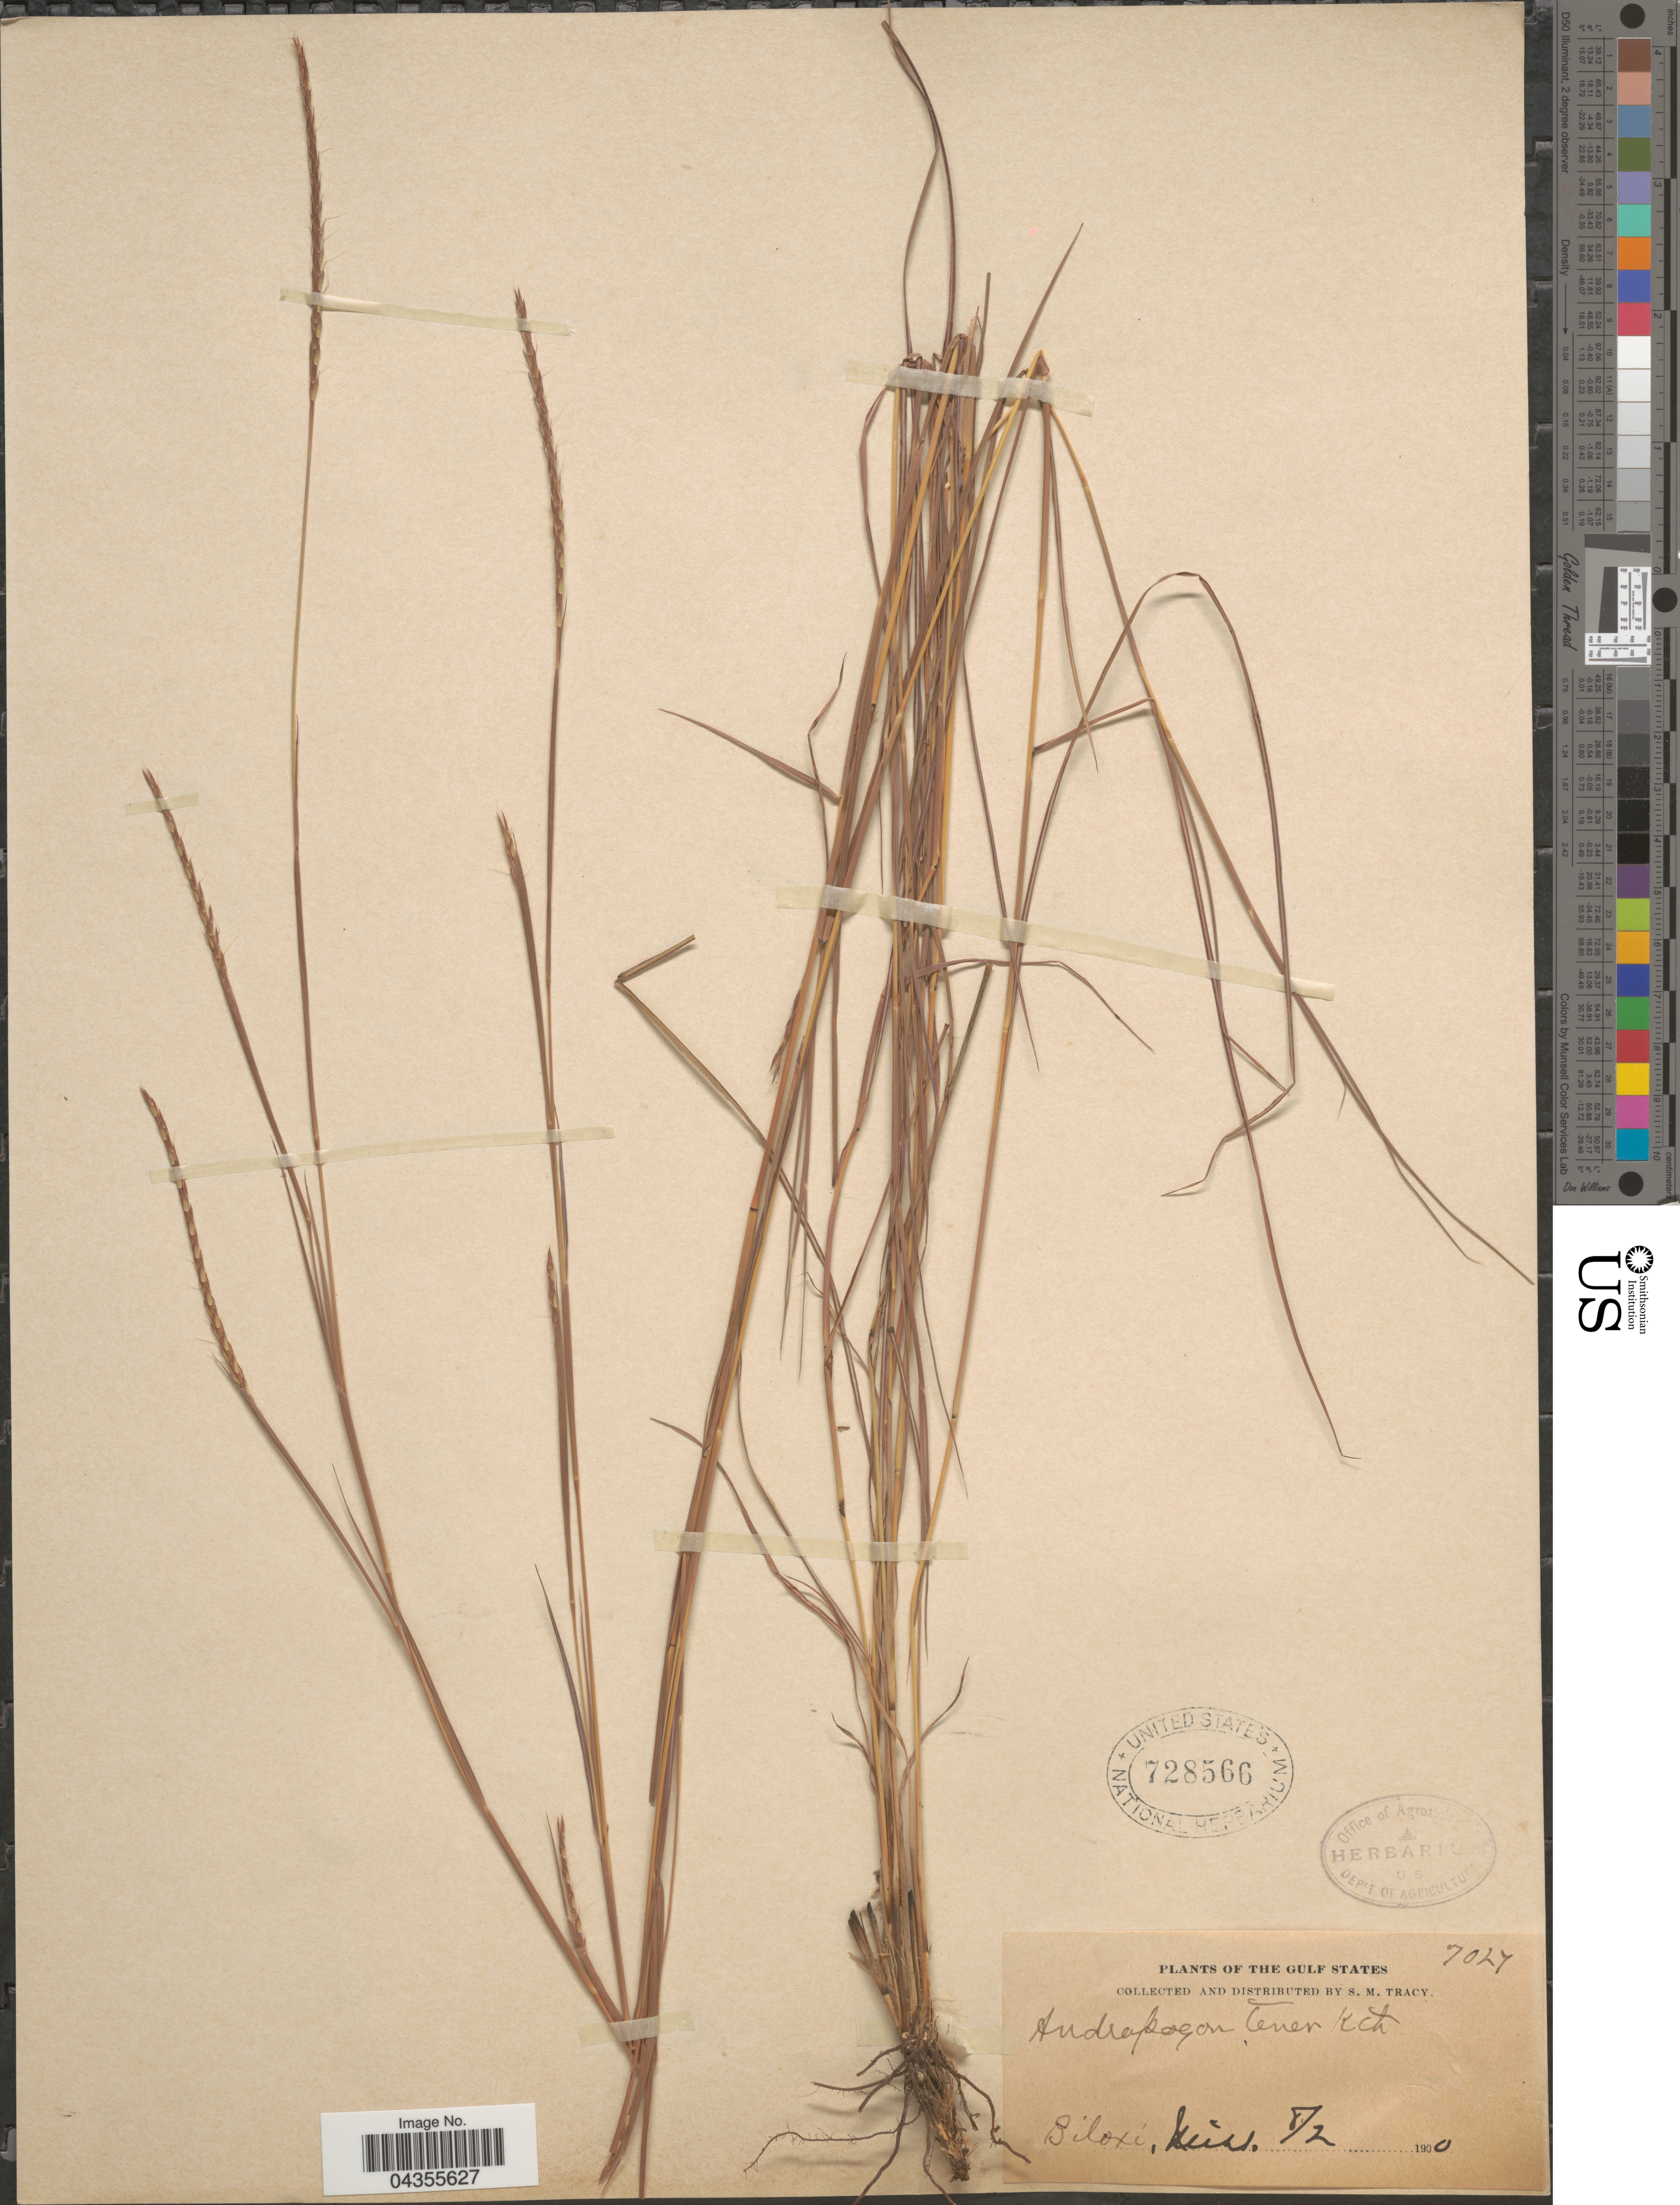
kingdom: Plantae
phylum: Tracheophyta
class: Liliopsida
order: Poales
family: Poaceae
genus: Schizachyrium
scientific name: Schizachyrium tenerum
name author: Nees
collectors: S. M. Tracy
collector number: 7027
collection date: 1900-08-02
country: United States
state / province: Mississippi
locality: Gulf States. Biloxi.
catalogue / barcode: US 728566